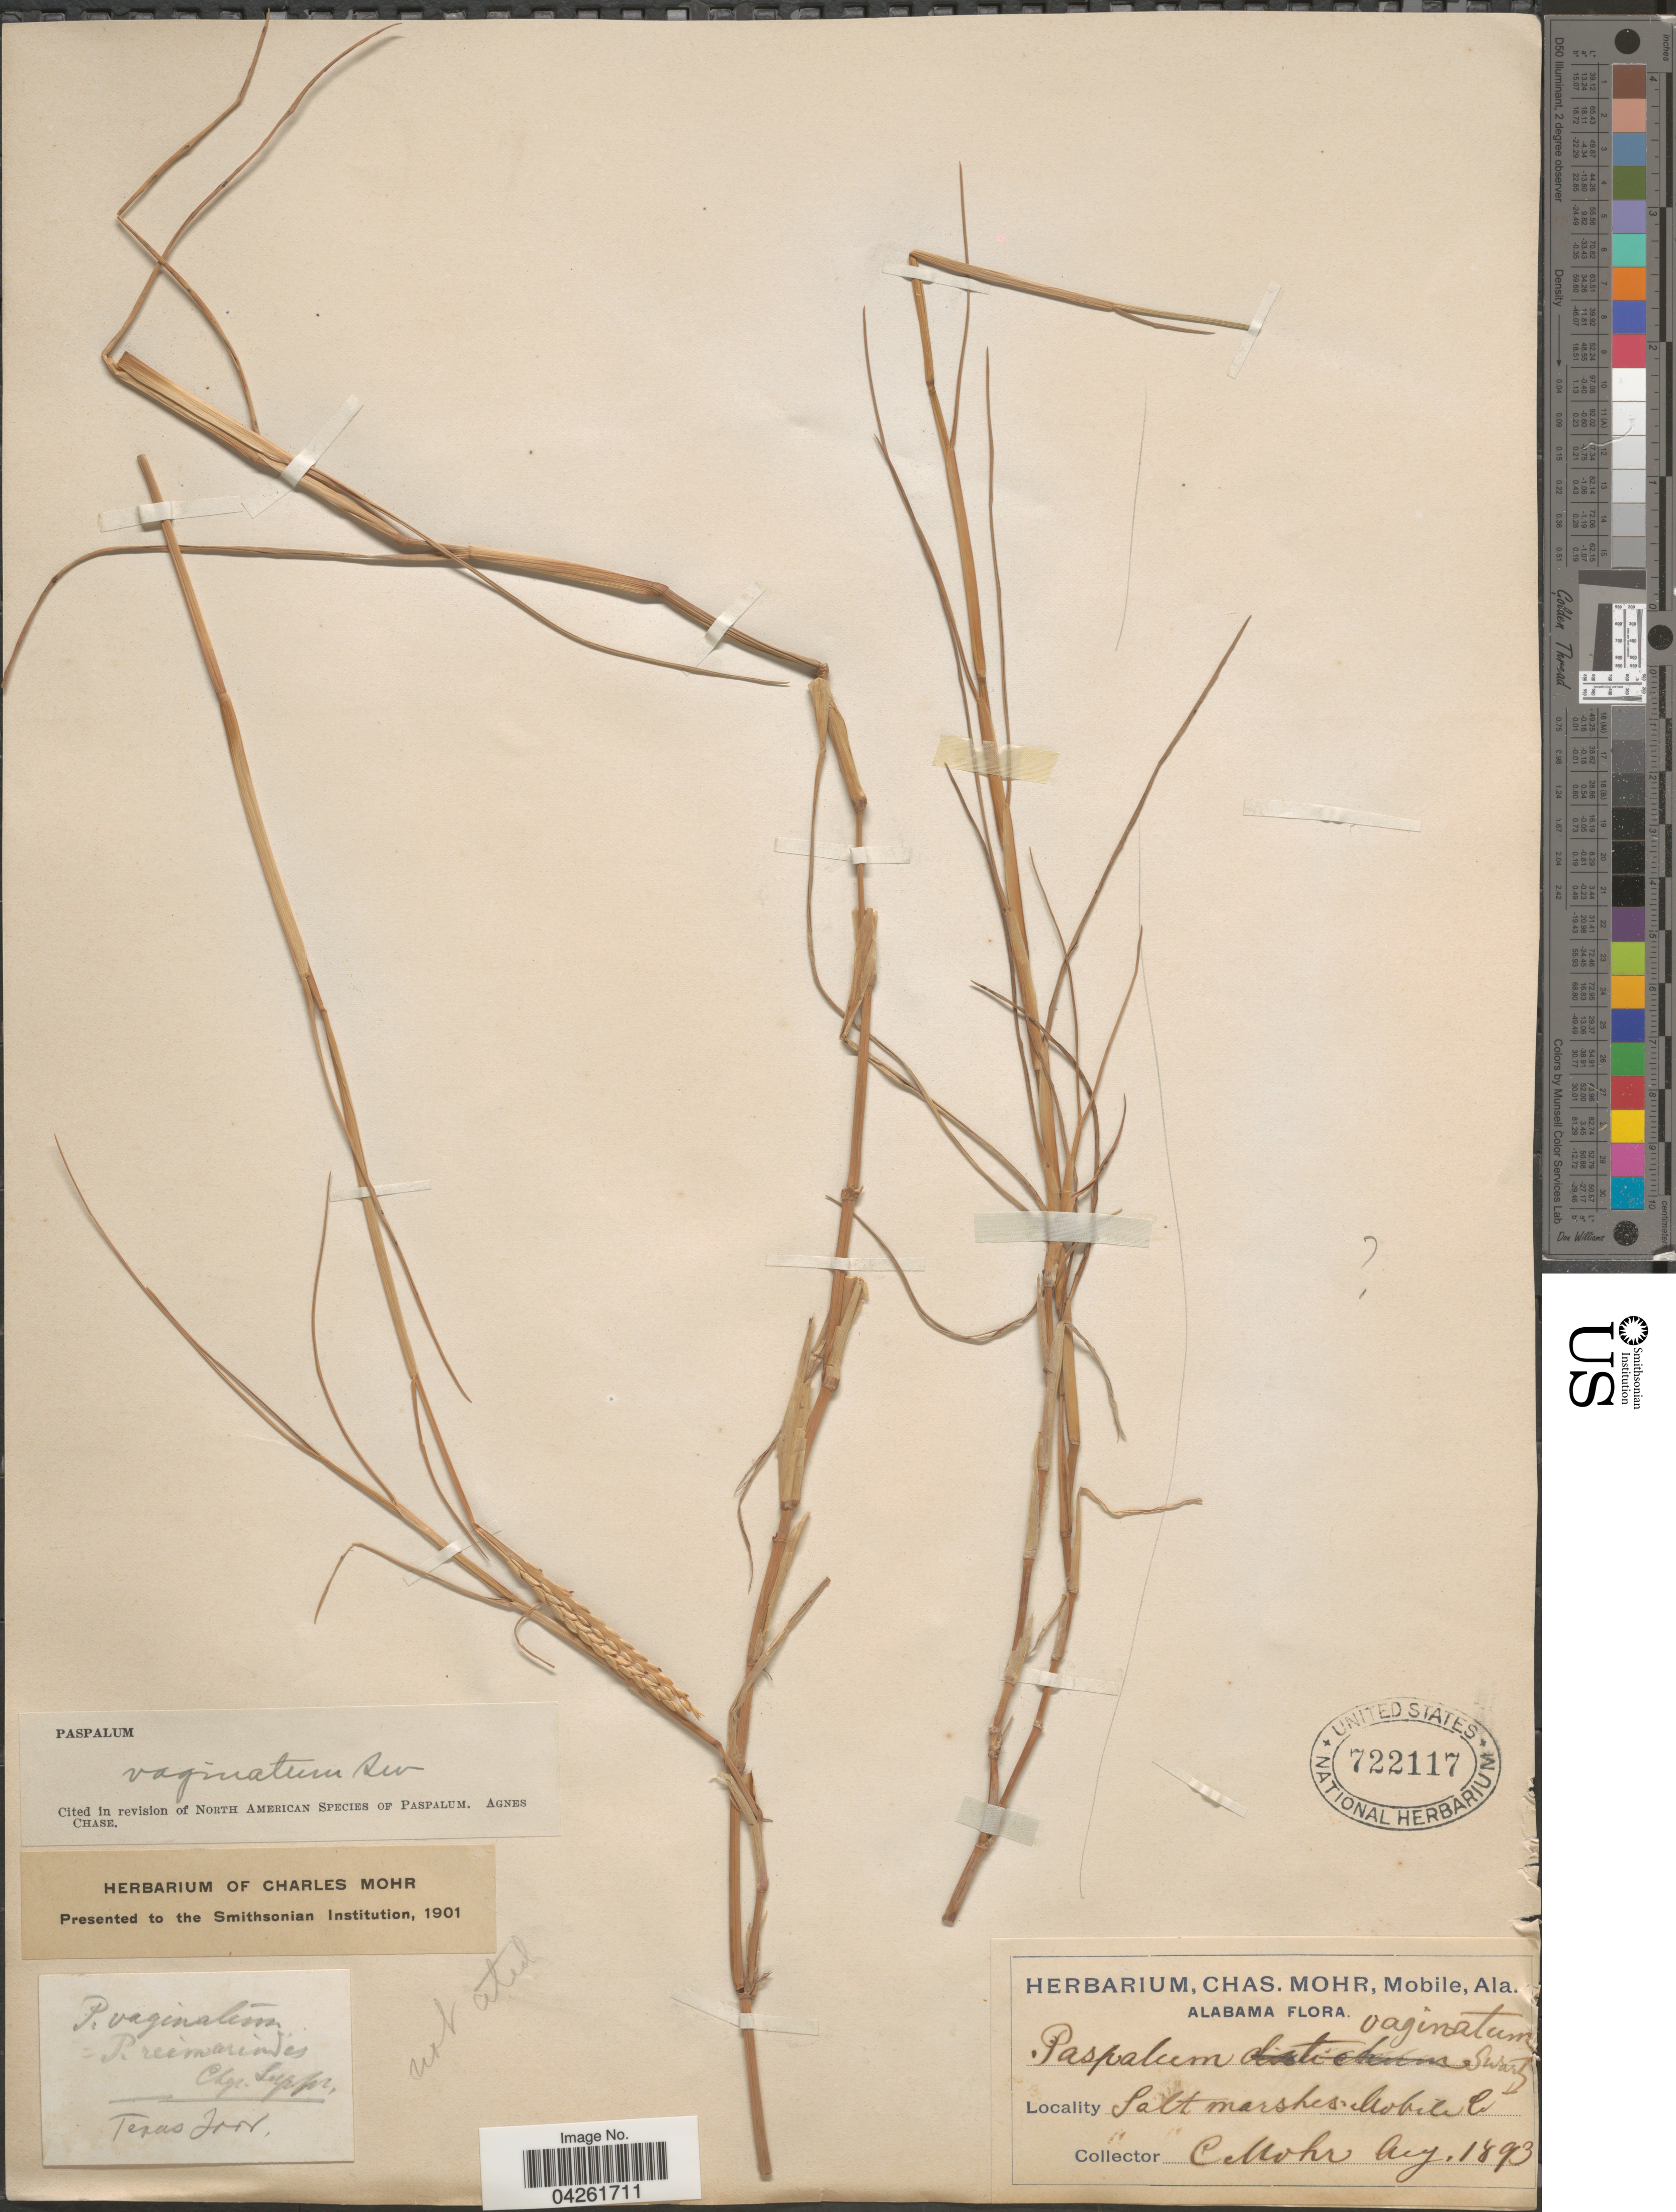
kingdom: Plantae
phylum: Tracheophyta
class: Liliopsida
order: Poales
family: Poaceae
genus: Paspalum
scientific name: Paspalum distichum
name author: L.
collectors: Mohr, C. T. (herbarium)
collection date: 1893-08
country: United States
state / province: Alabama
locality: Salt marshes. Mobile Co.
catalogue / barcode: US 722117